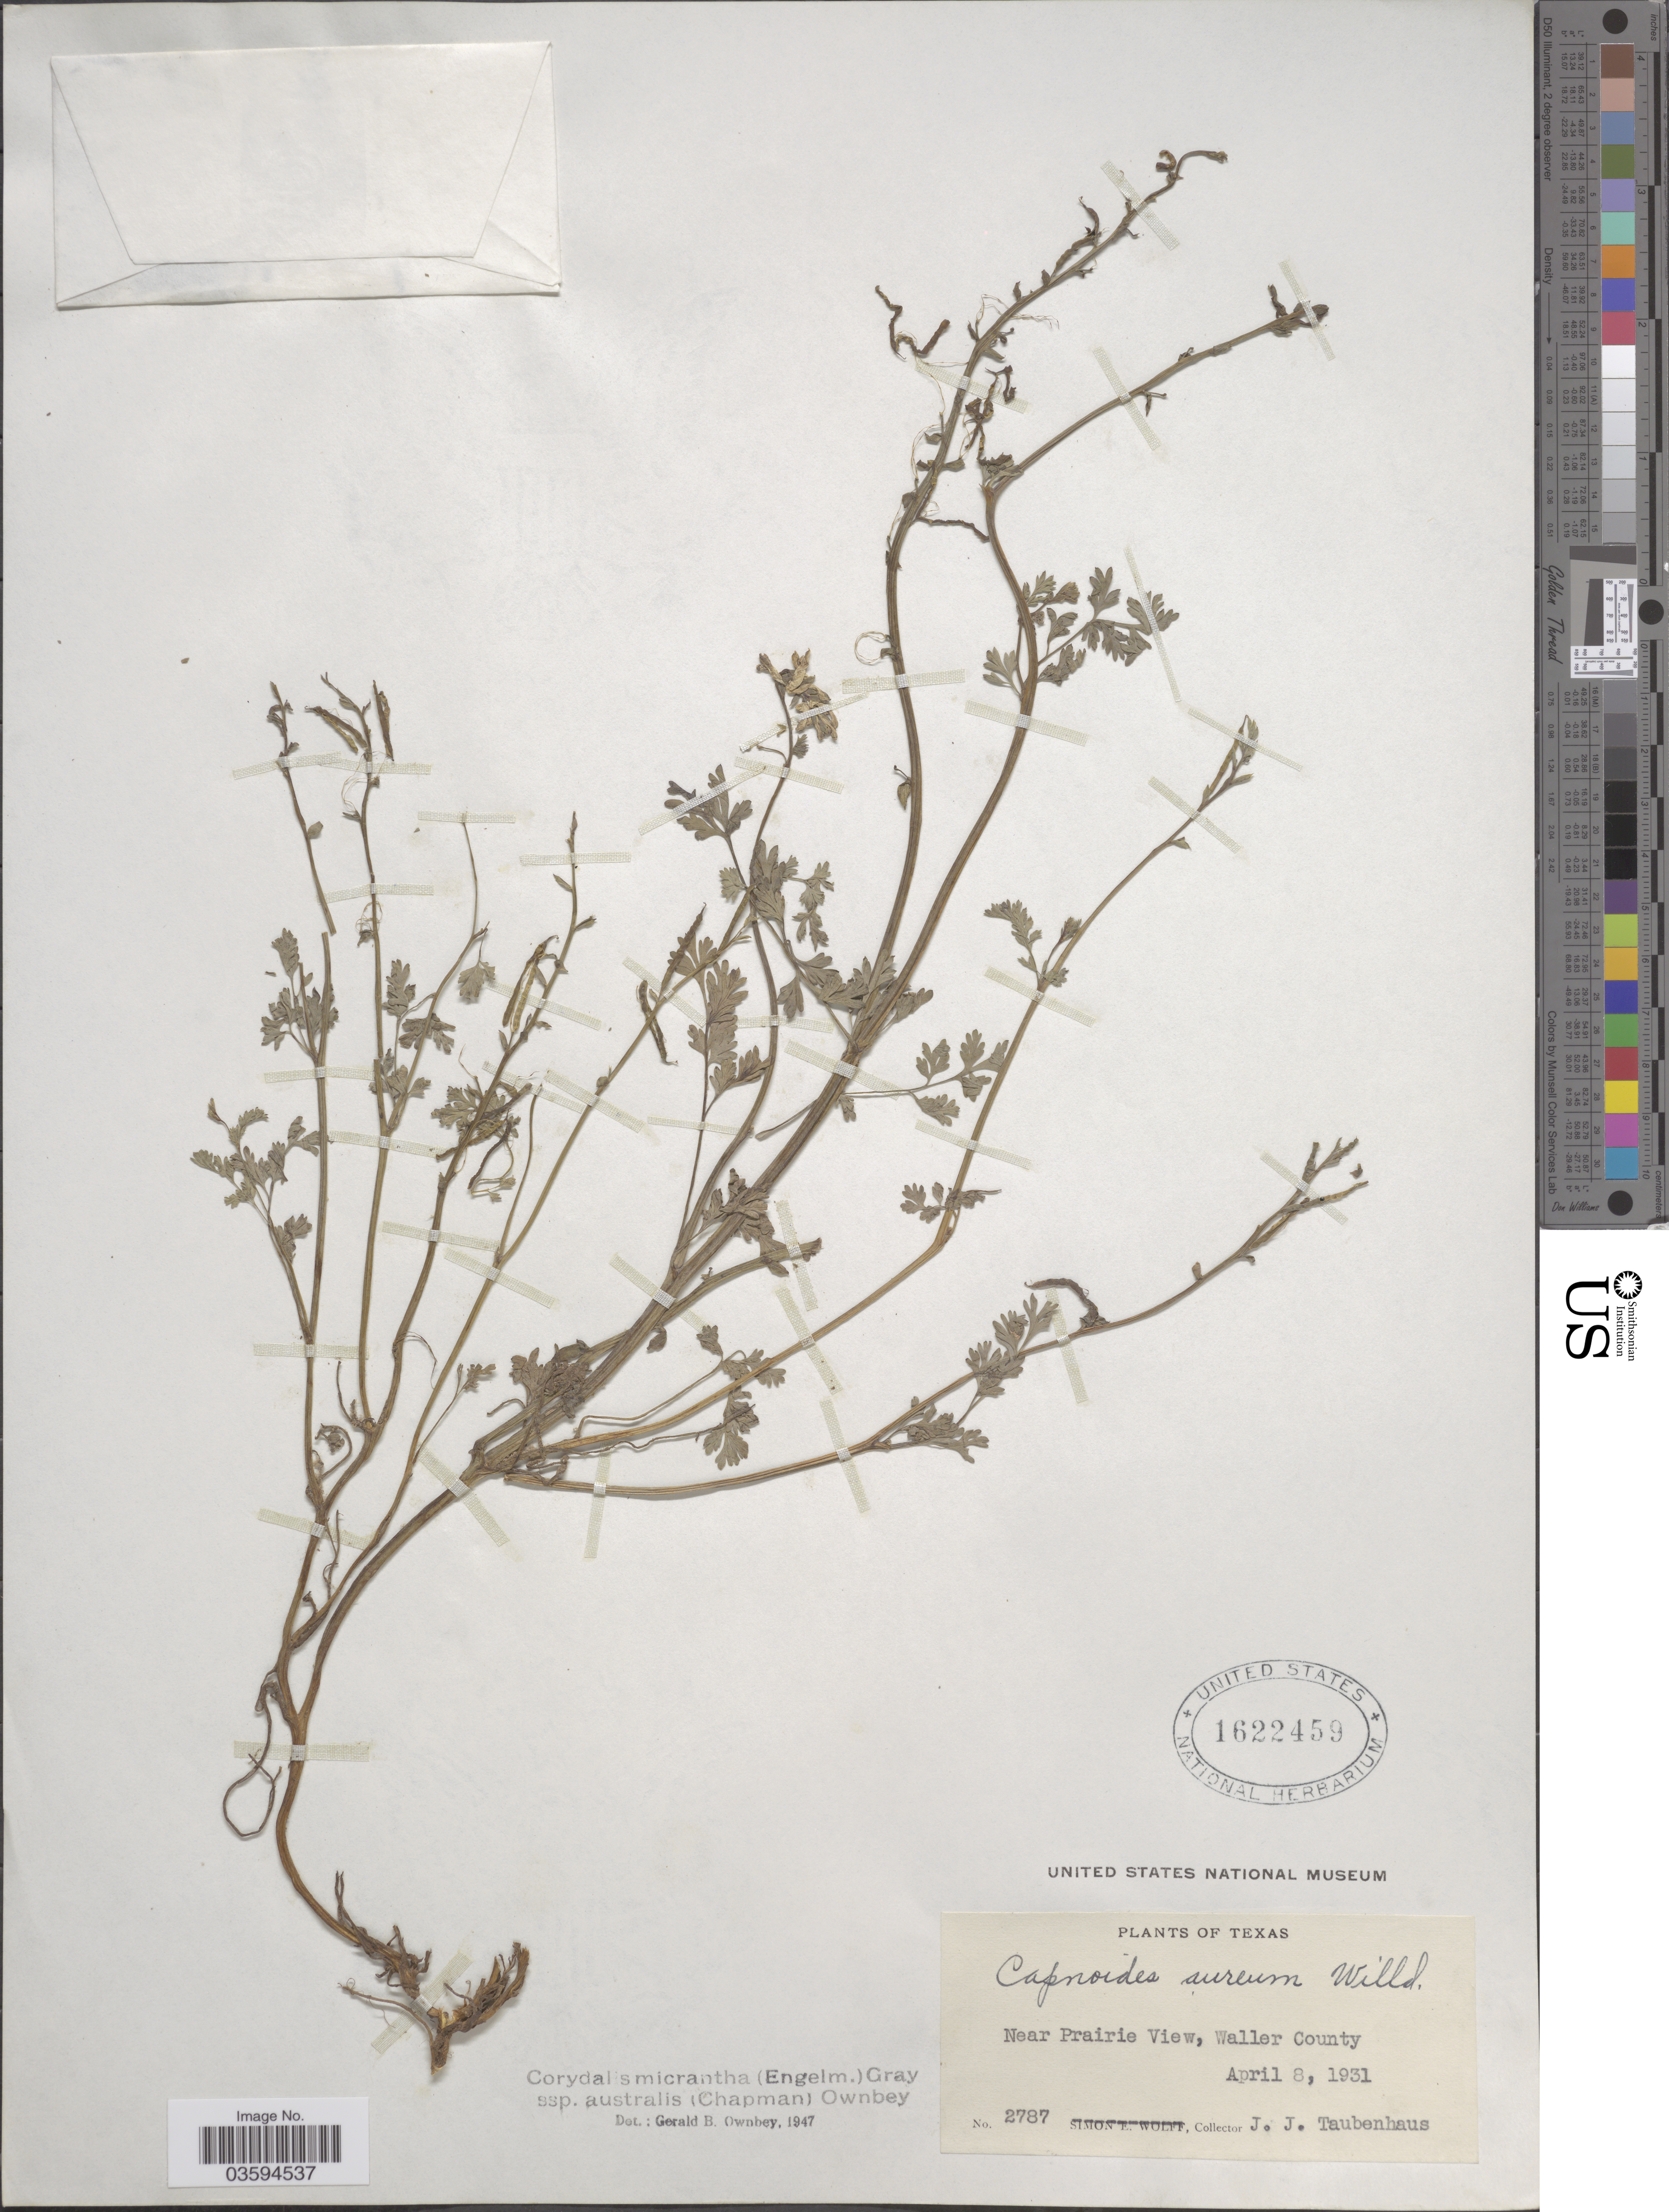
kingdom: Plantae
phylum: Tracheophyta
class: Magnoliopsida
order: Ranunculales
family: Papaveraceae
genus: Corydalis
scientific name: Corydalis micrantha subsp. australis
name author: (Chapm.) G.B. Ownbey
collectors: J. Taubenhaus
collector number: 2787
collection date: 1931-04-08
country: United States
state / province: Texas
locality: Near Prairie View, Waller County.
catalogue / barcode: US 1622459